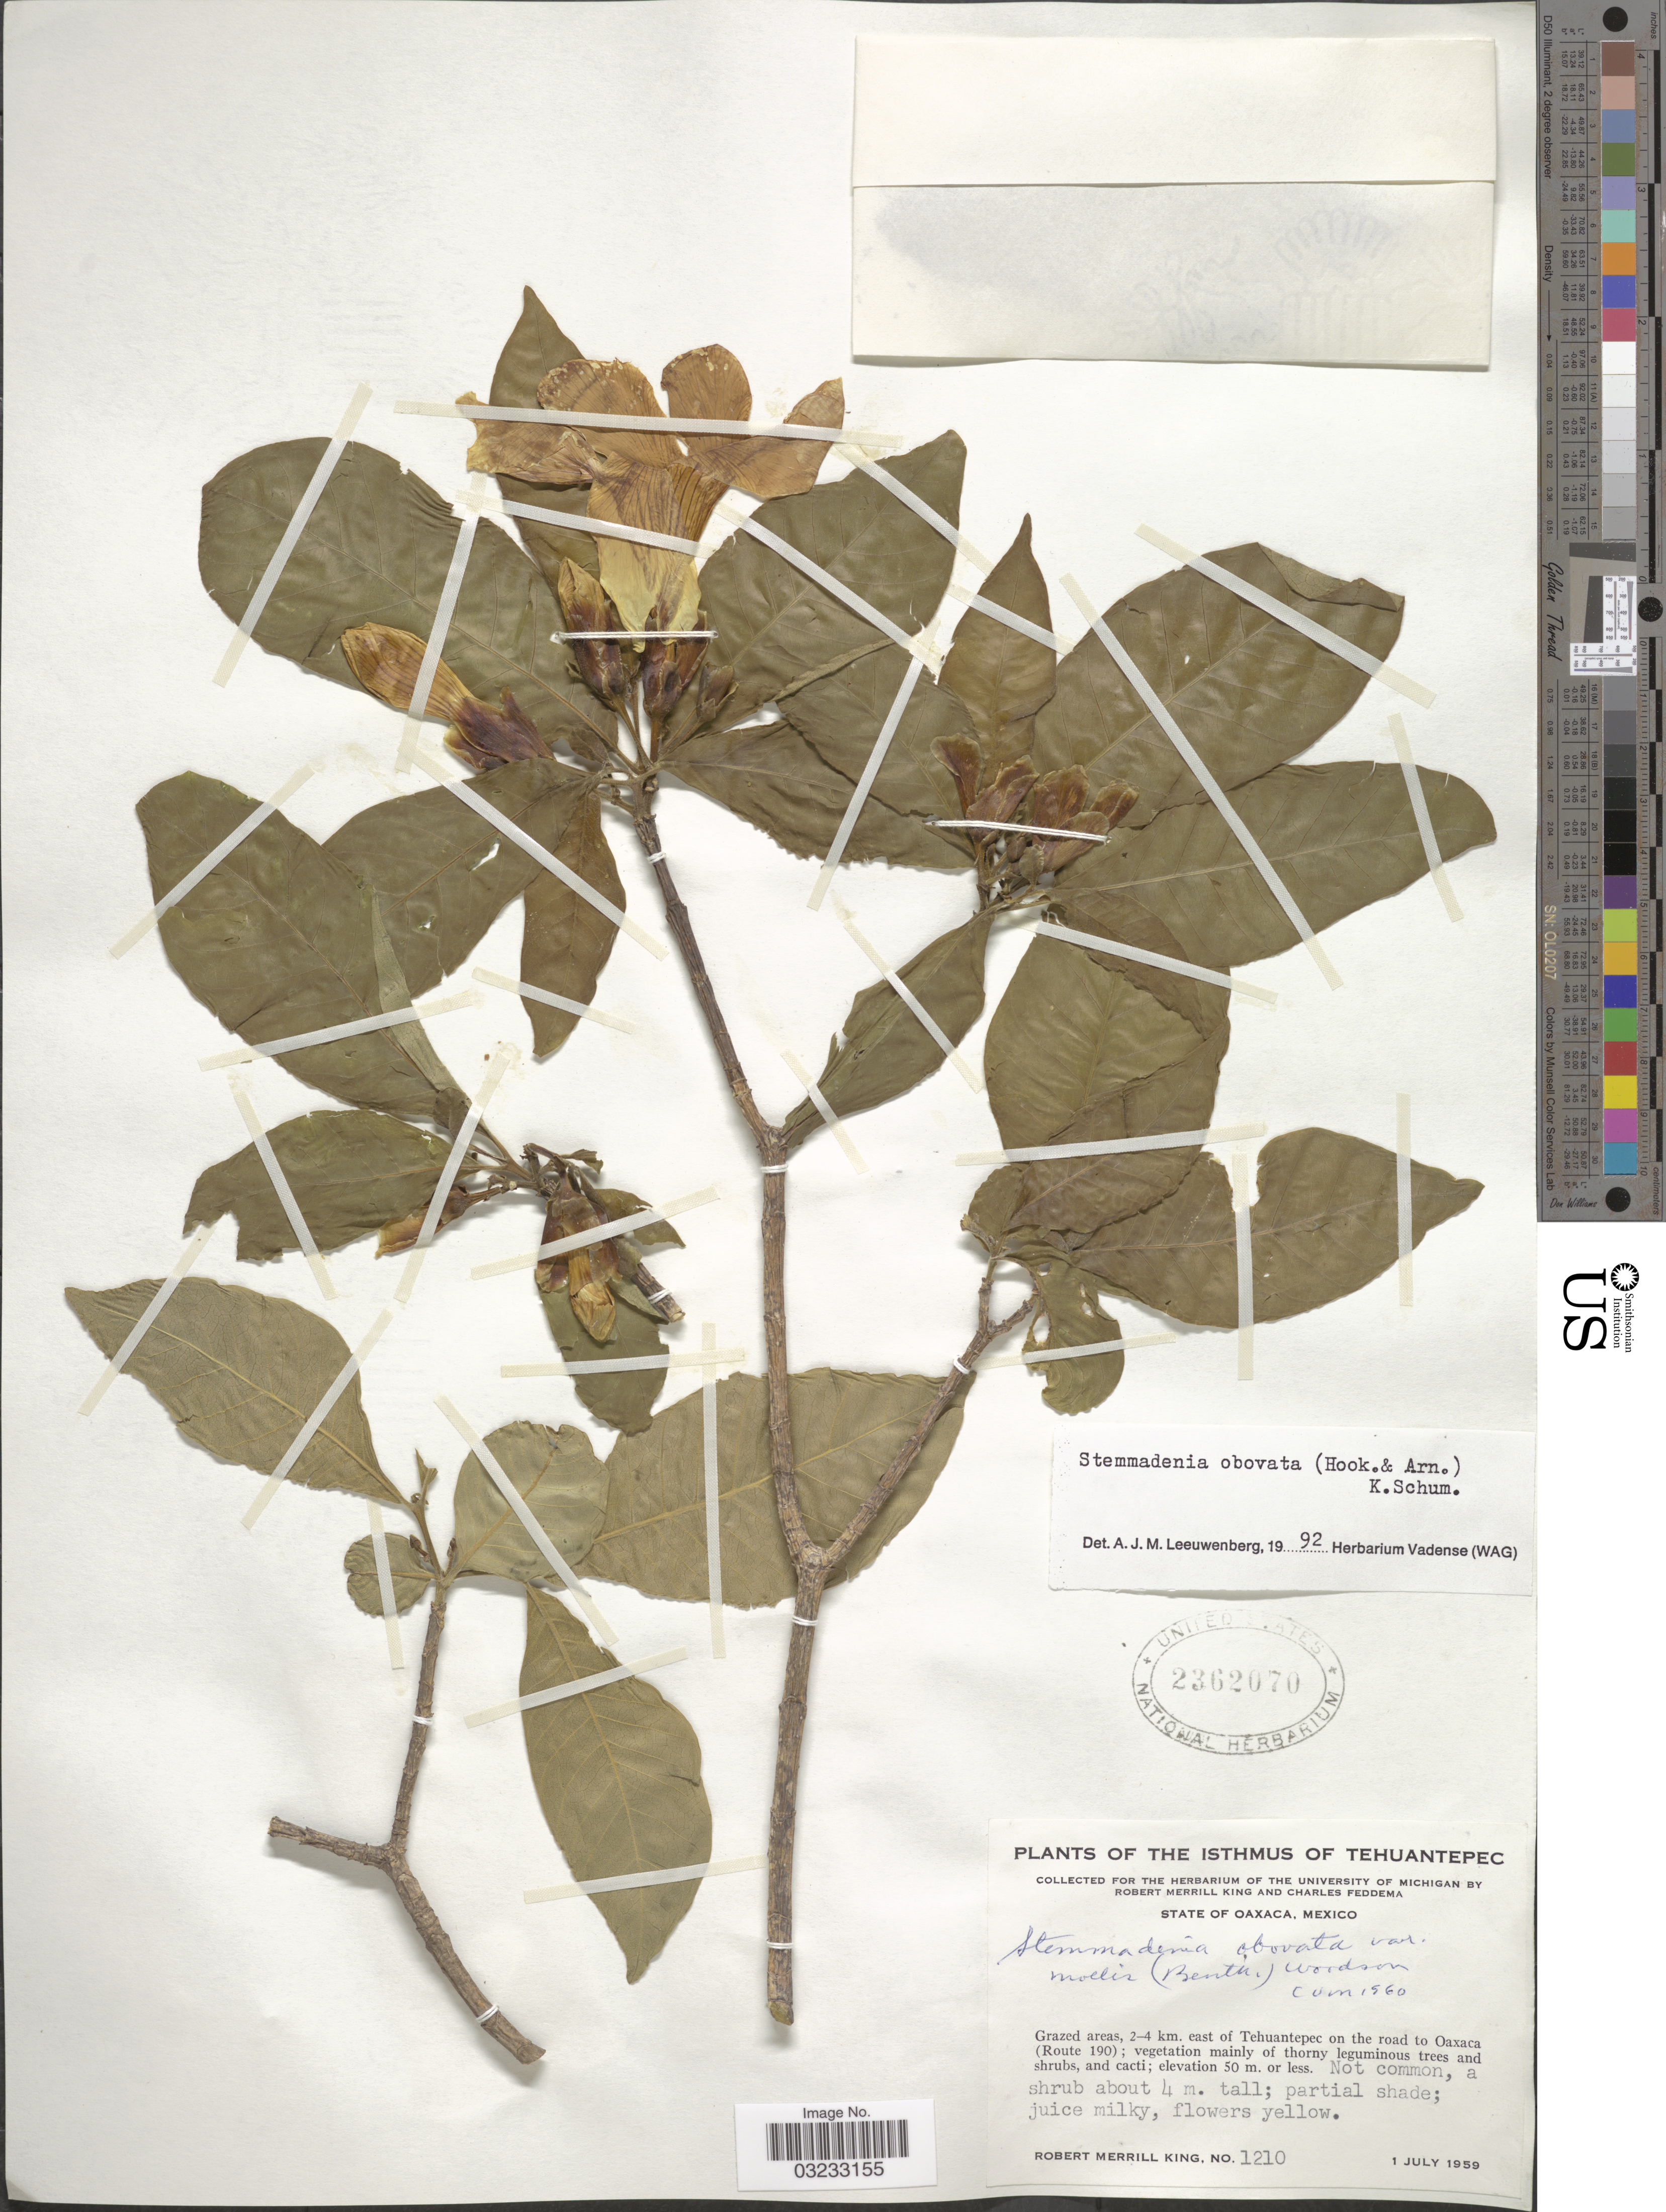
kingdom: Plantae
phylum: Tracheophyta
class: Magnoliopsida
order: Gentianales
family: Apocynaceae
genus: Stemmadenia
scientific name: Stemmadenia obovata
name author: (Hook. & Arn.) K. Schum.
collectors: R. M. King & C. Feddema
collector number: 1210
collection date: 1959-07-01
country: Mexico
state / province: Oaxaca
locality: The Isthmus of Tehuantepec. Grazed areas, 2-4 km. east of Tehuantepec on the road to Iaxaca (Route 190).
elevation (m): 50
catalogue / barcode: US 2362070